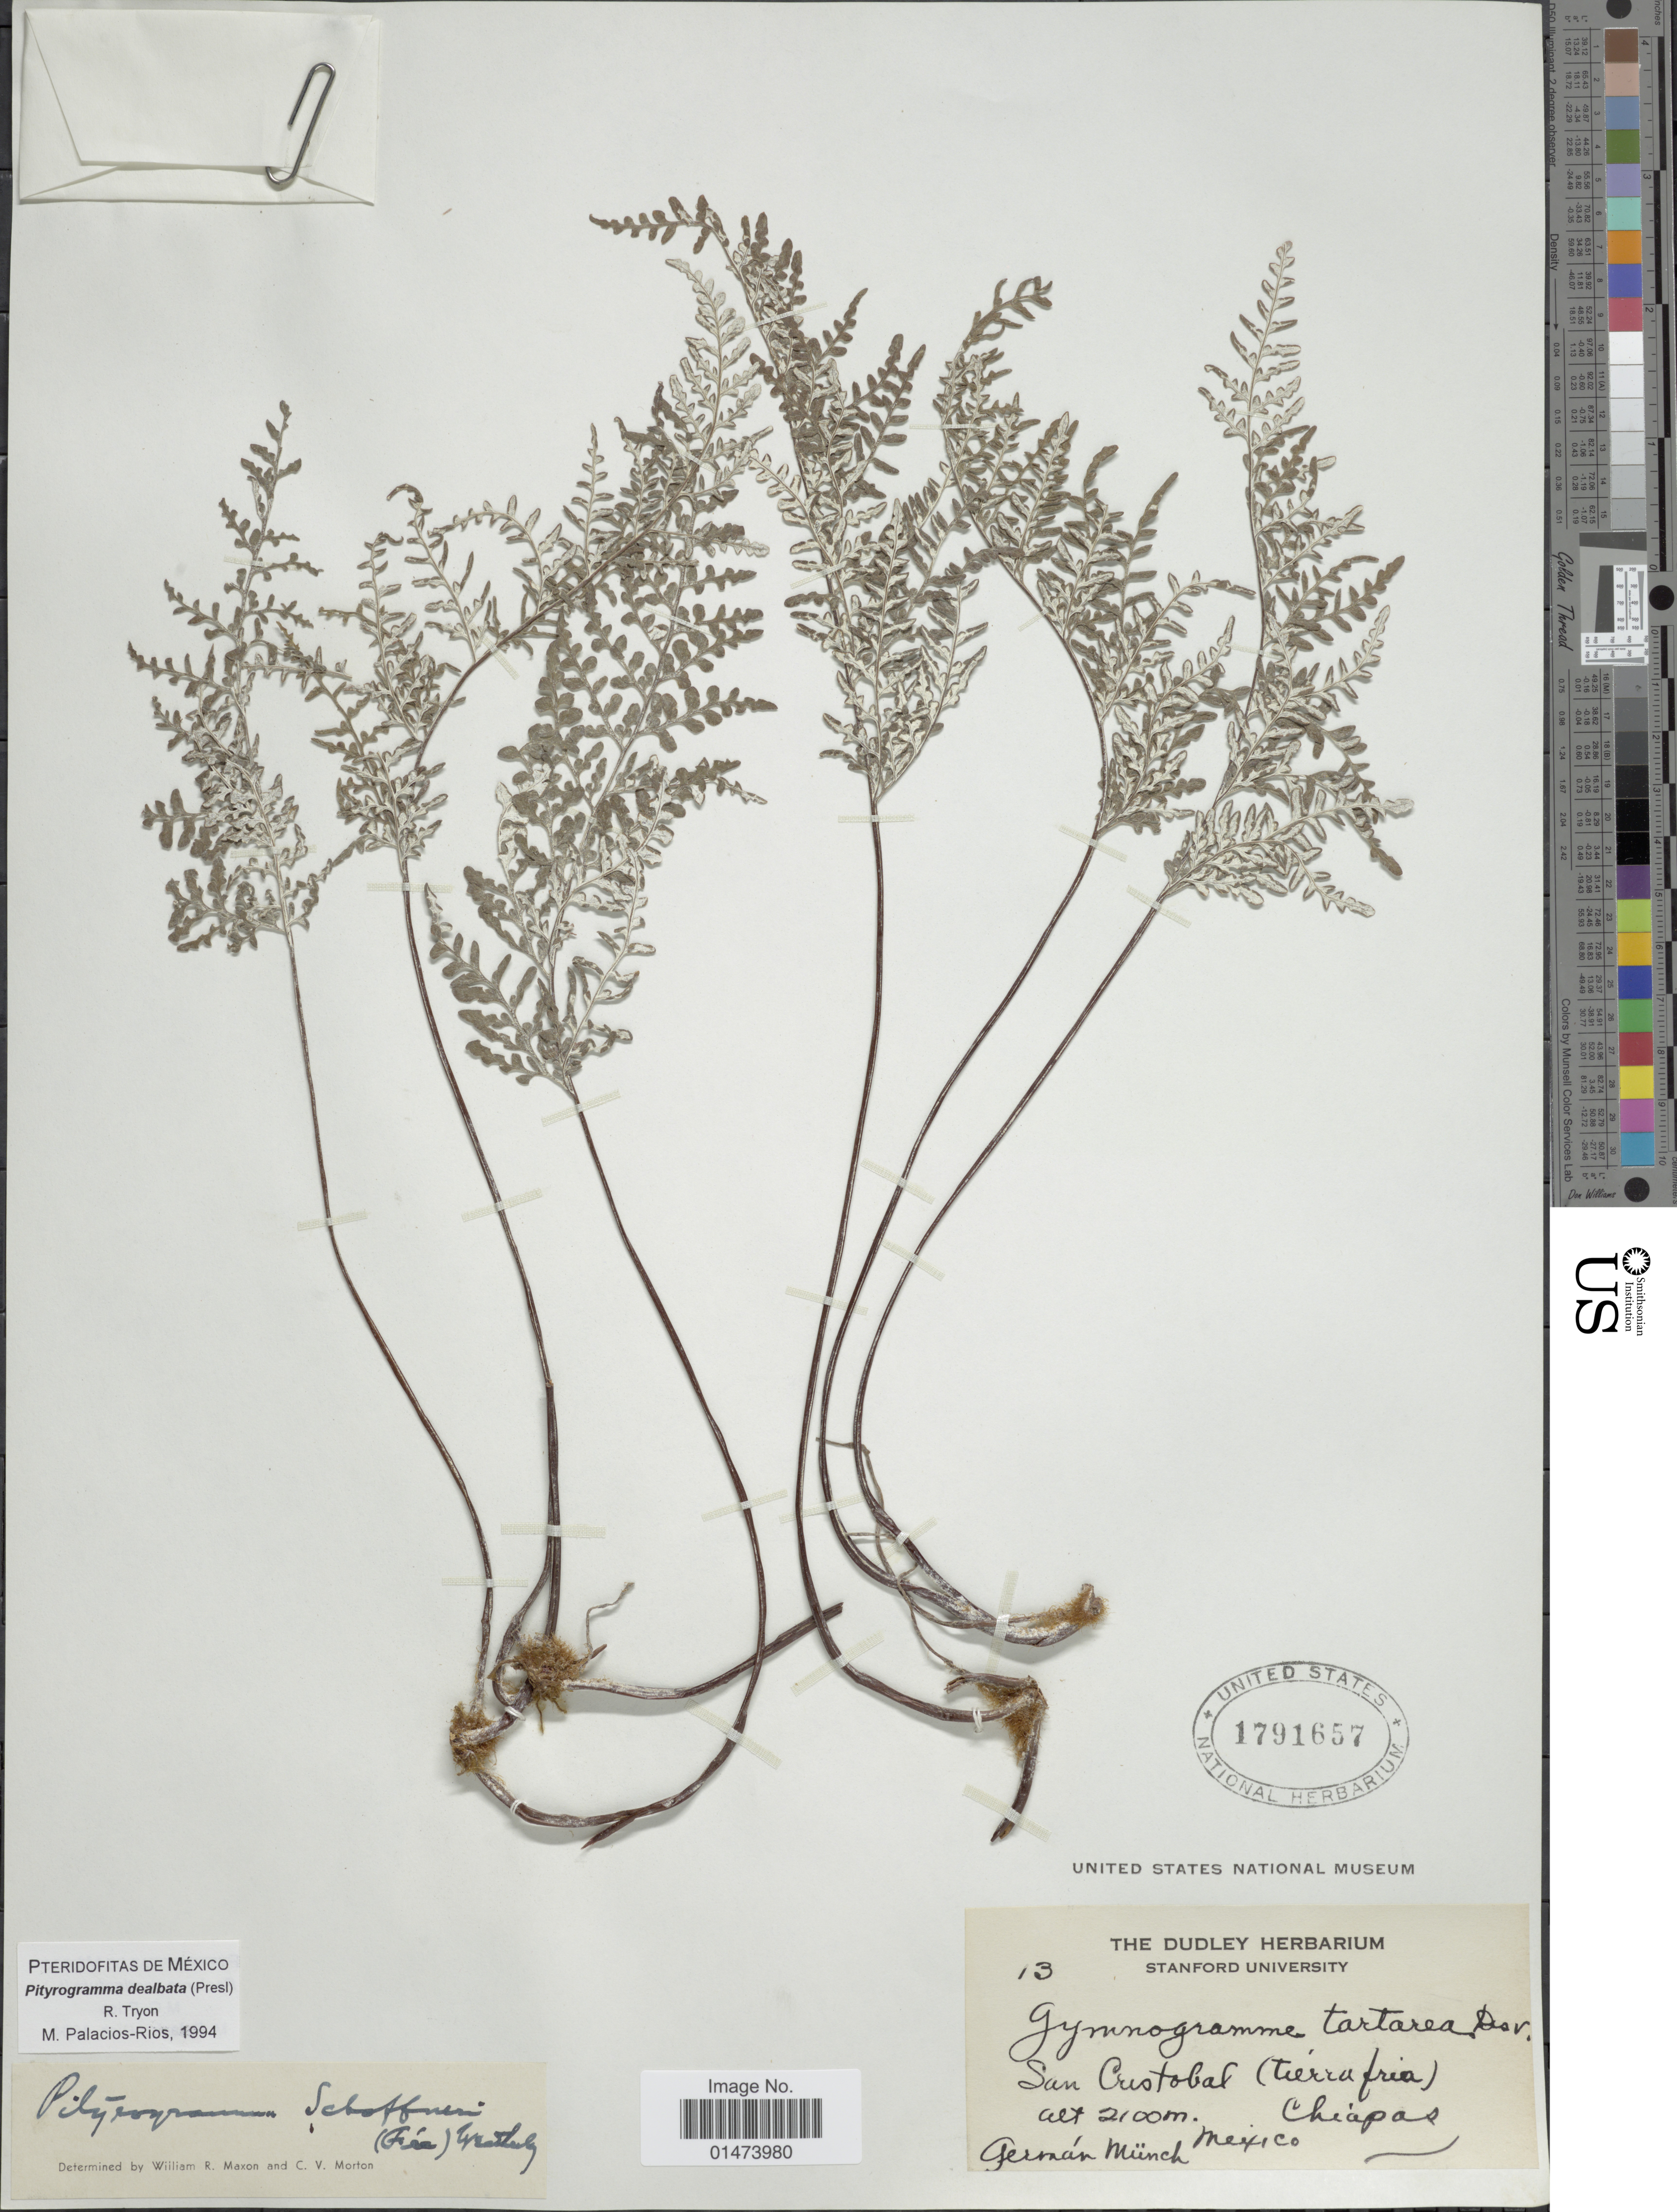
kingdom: Plantae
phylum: Tracheophyta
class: Polypodiopsida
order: Polypodiales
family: Pteridaceae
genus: Pityrogramma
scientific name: Pityrogramma dealbata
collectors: G. Munch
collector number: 13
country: Mexico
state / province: Chiapas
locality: San Cristobal (Tierra fria)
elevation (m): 2100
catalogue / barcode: US 1791657